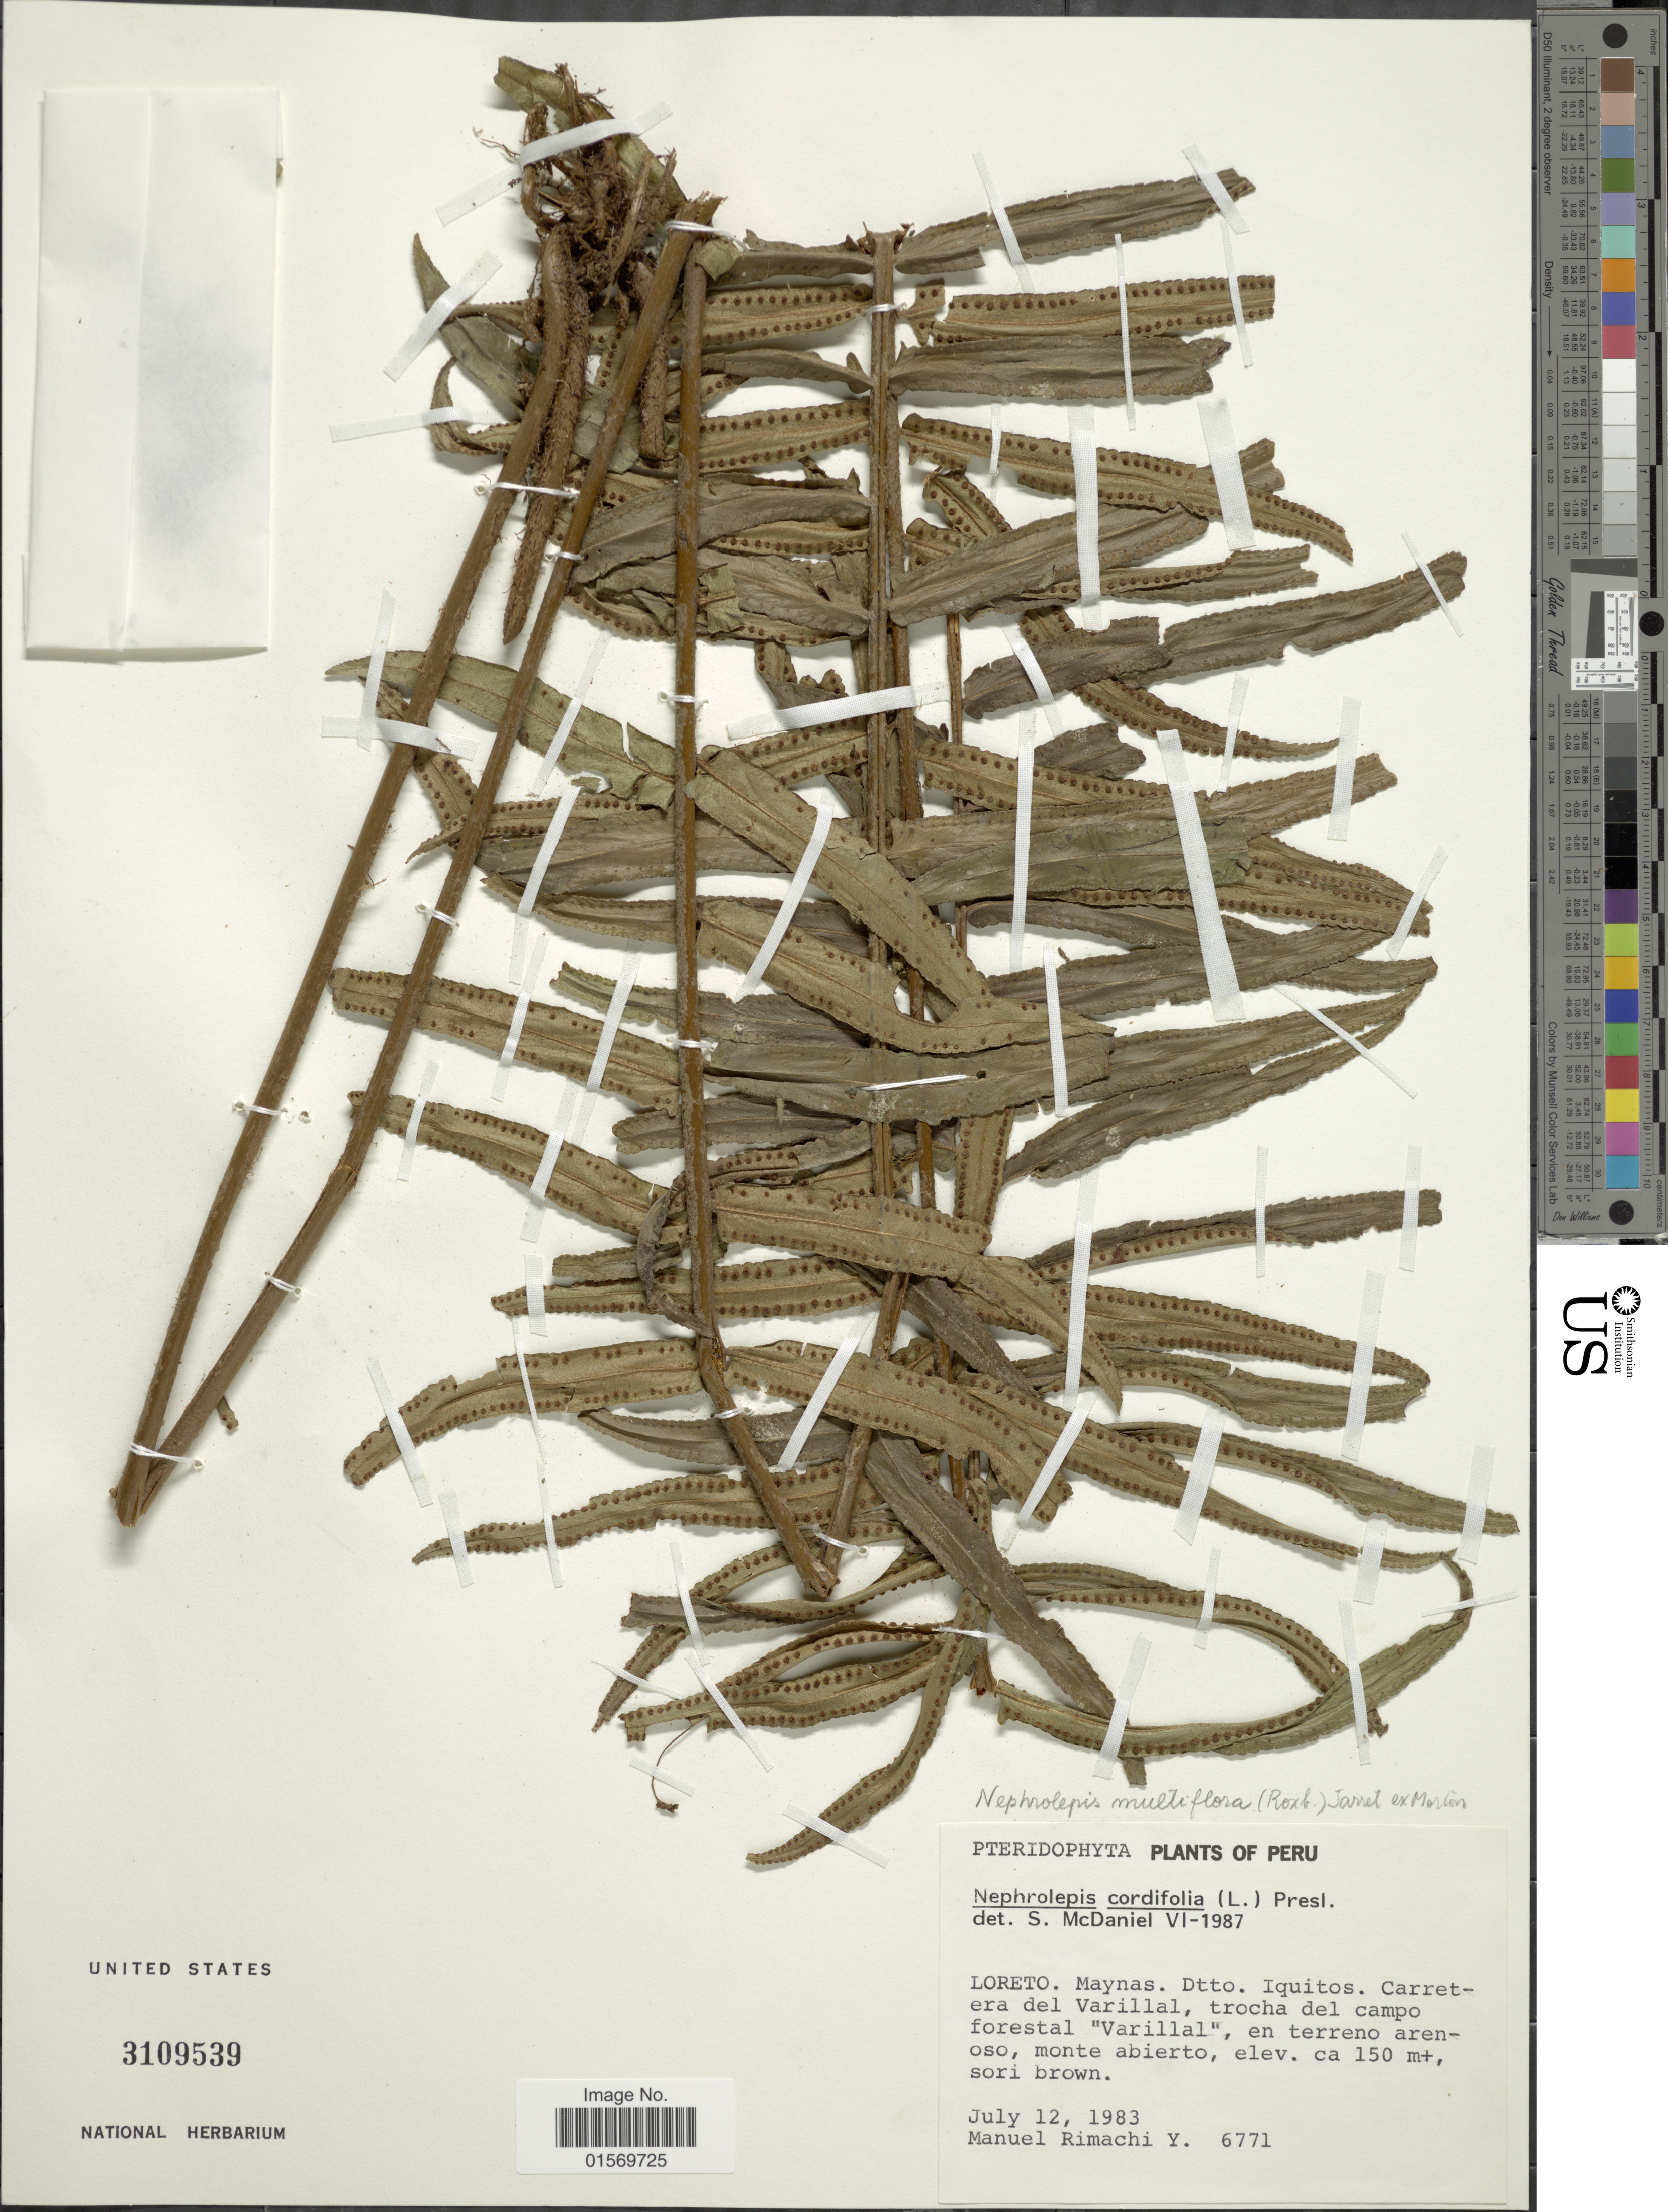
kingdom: Plantae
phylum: Tracheophyta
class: Polypodiopsida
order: Polypodiales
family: Nephrolepidaceae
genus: Nephrolepis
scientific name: Nephrolepis multiflora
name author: (Roxb.) F.M. Jarrett ex C.V. Morton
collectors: M. Rimachi Y.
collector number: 6771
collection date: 1983-07-12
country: Peru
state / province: Loreto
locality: Dtto. Oquitos, Carretera del Varillal, trocha del campo forestal "Varillal", en terreno arenoso, monte abierto.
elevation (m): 150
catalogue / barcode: US 3109539